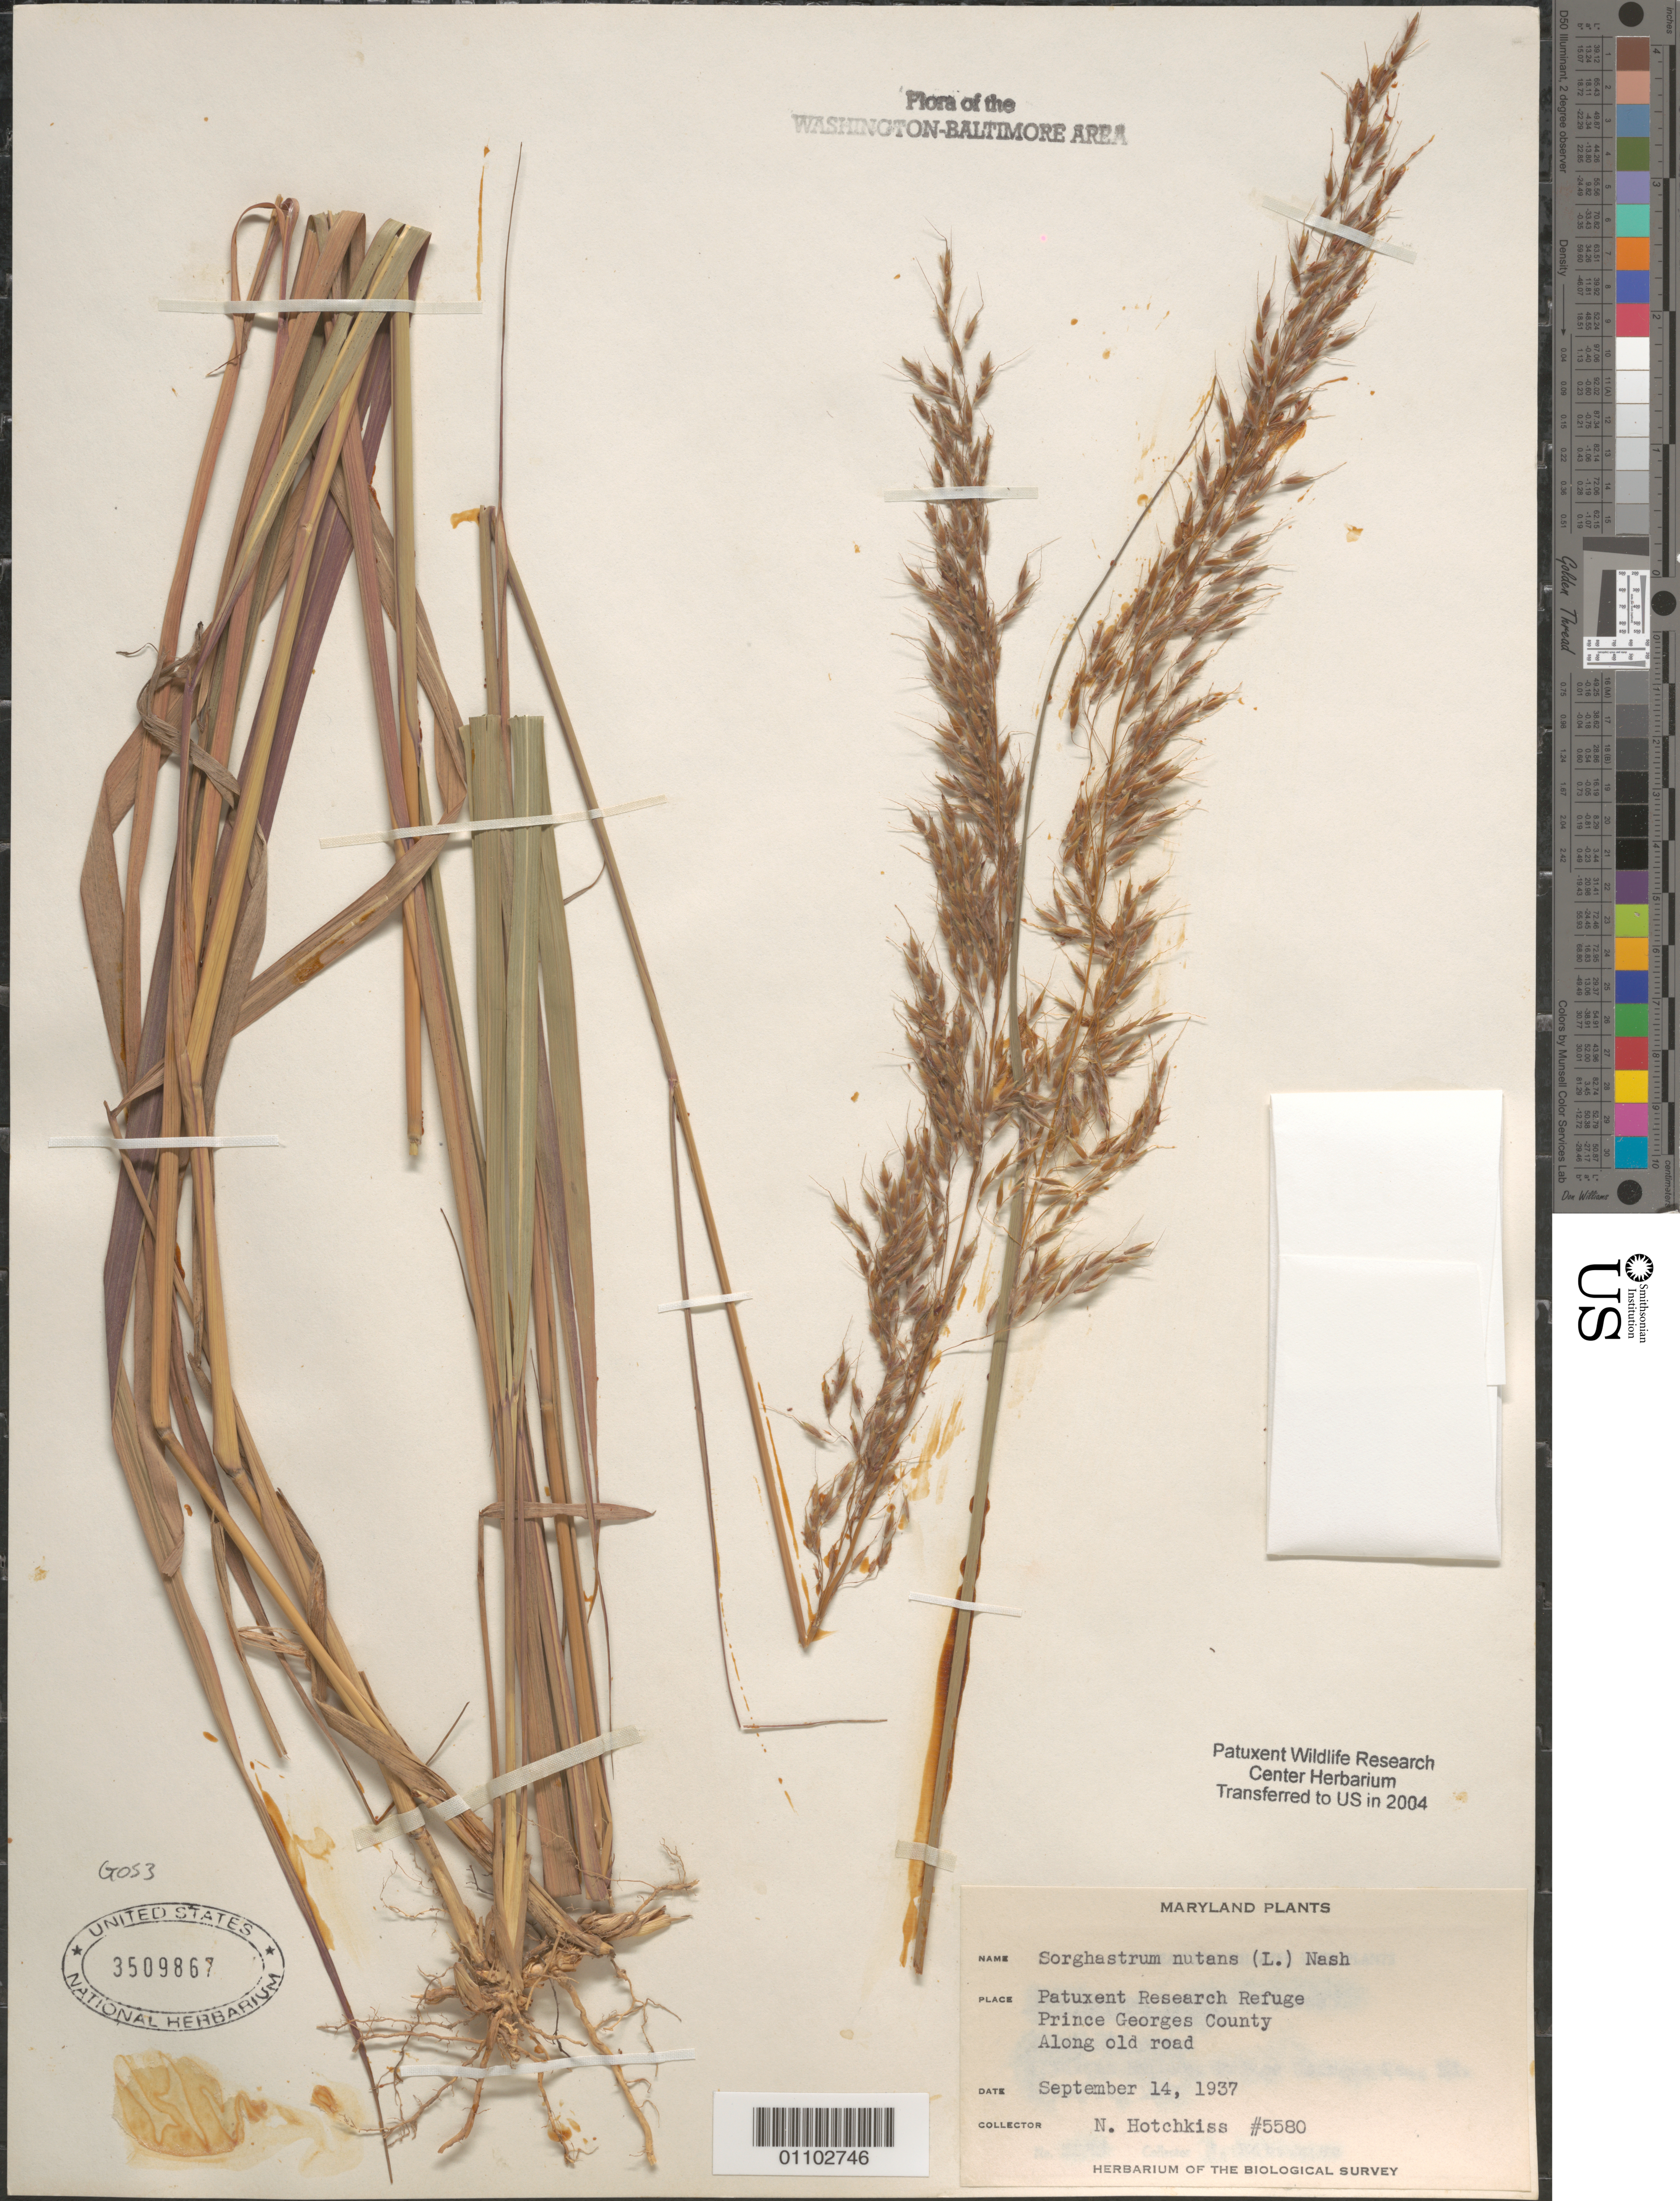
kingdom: Plantae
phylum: Tracheophyta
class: Liliopsida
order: Poales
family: Poaceae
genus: Sorghastrum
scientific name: Sorghastrum nutans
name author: (L.) Nash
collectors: N. Hotchkiss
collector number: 5580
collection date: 1937-08-14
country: United States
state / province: Maryland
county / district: Prince George's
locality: Patuxent Research Refuge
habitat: Along old road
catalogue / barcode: US 3509867